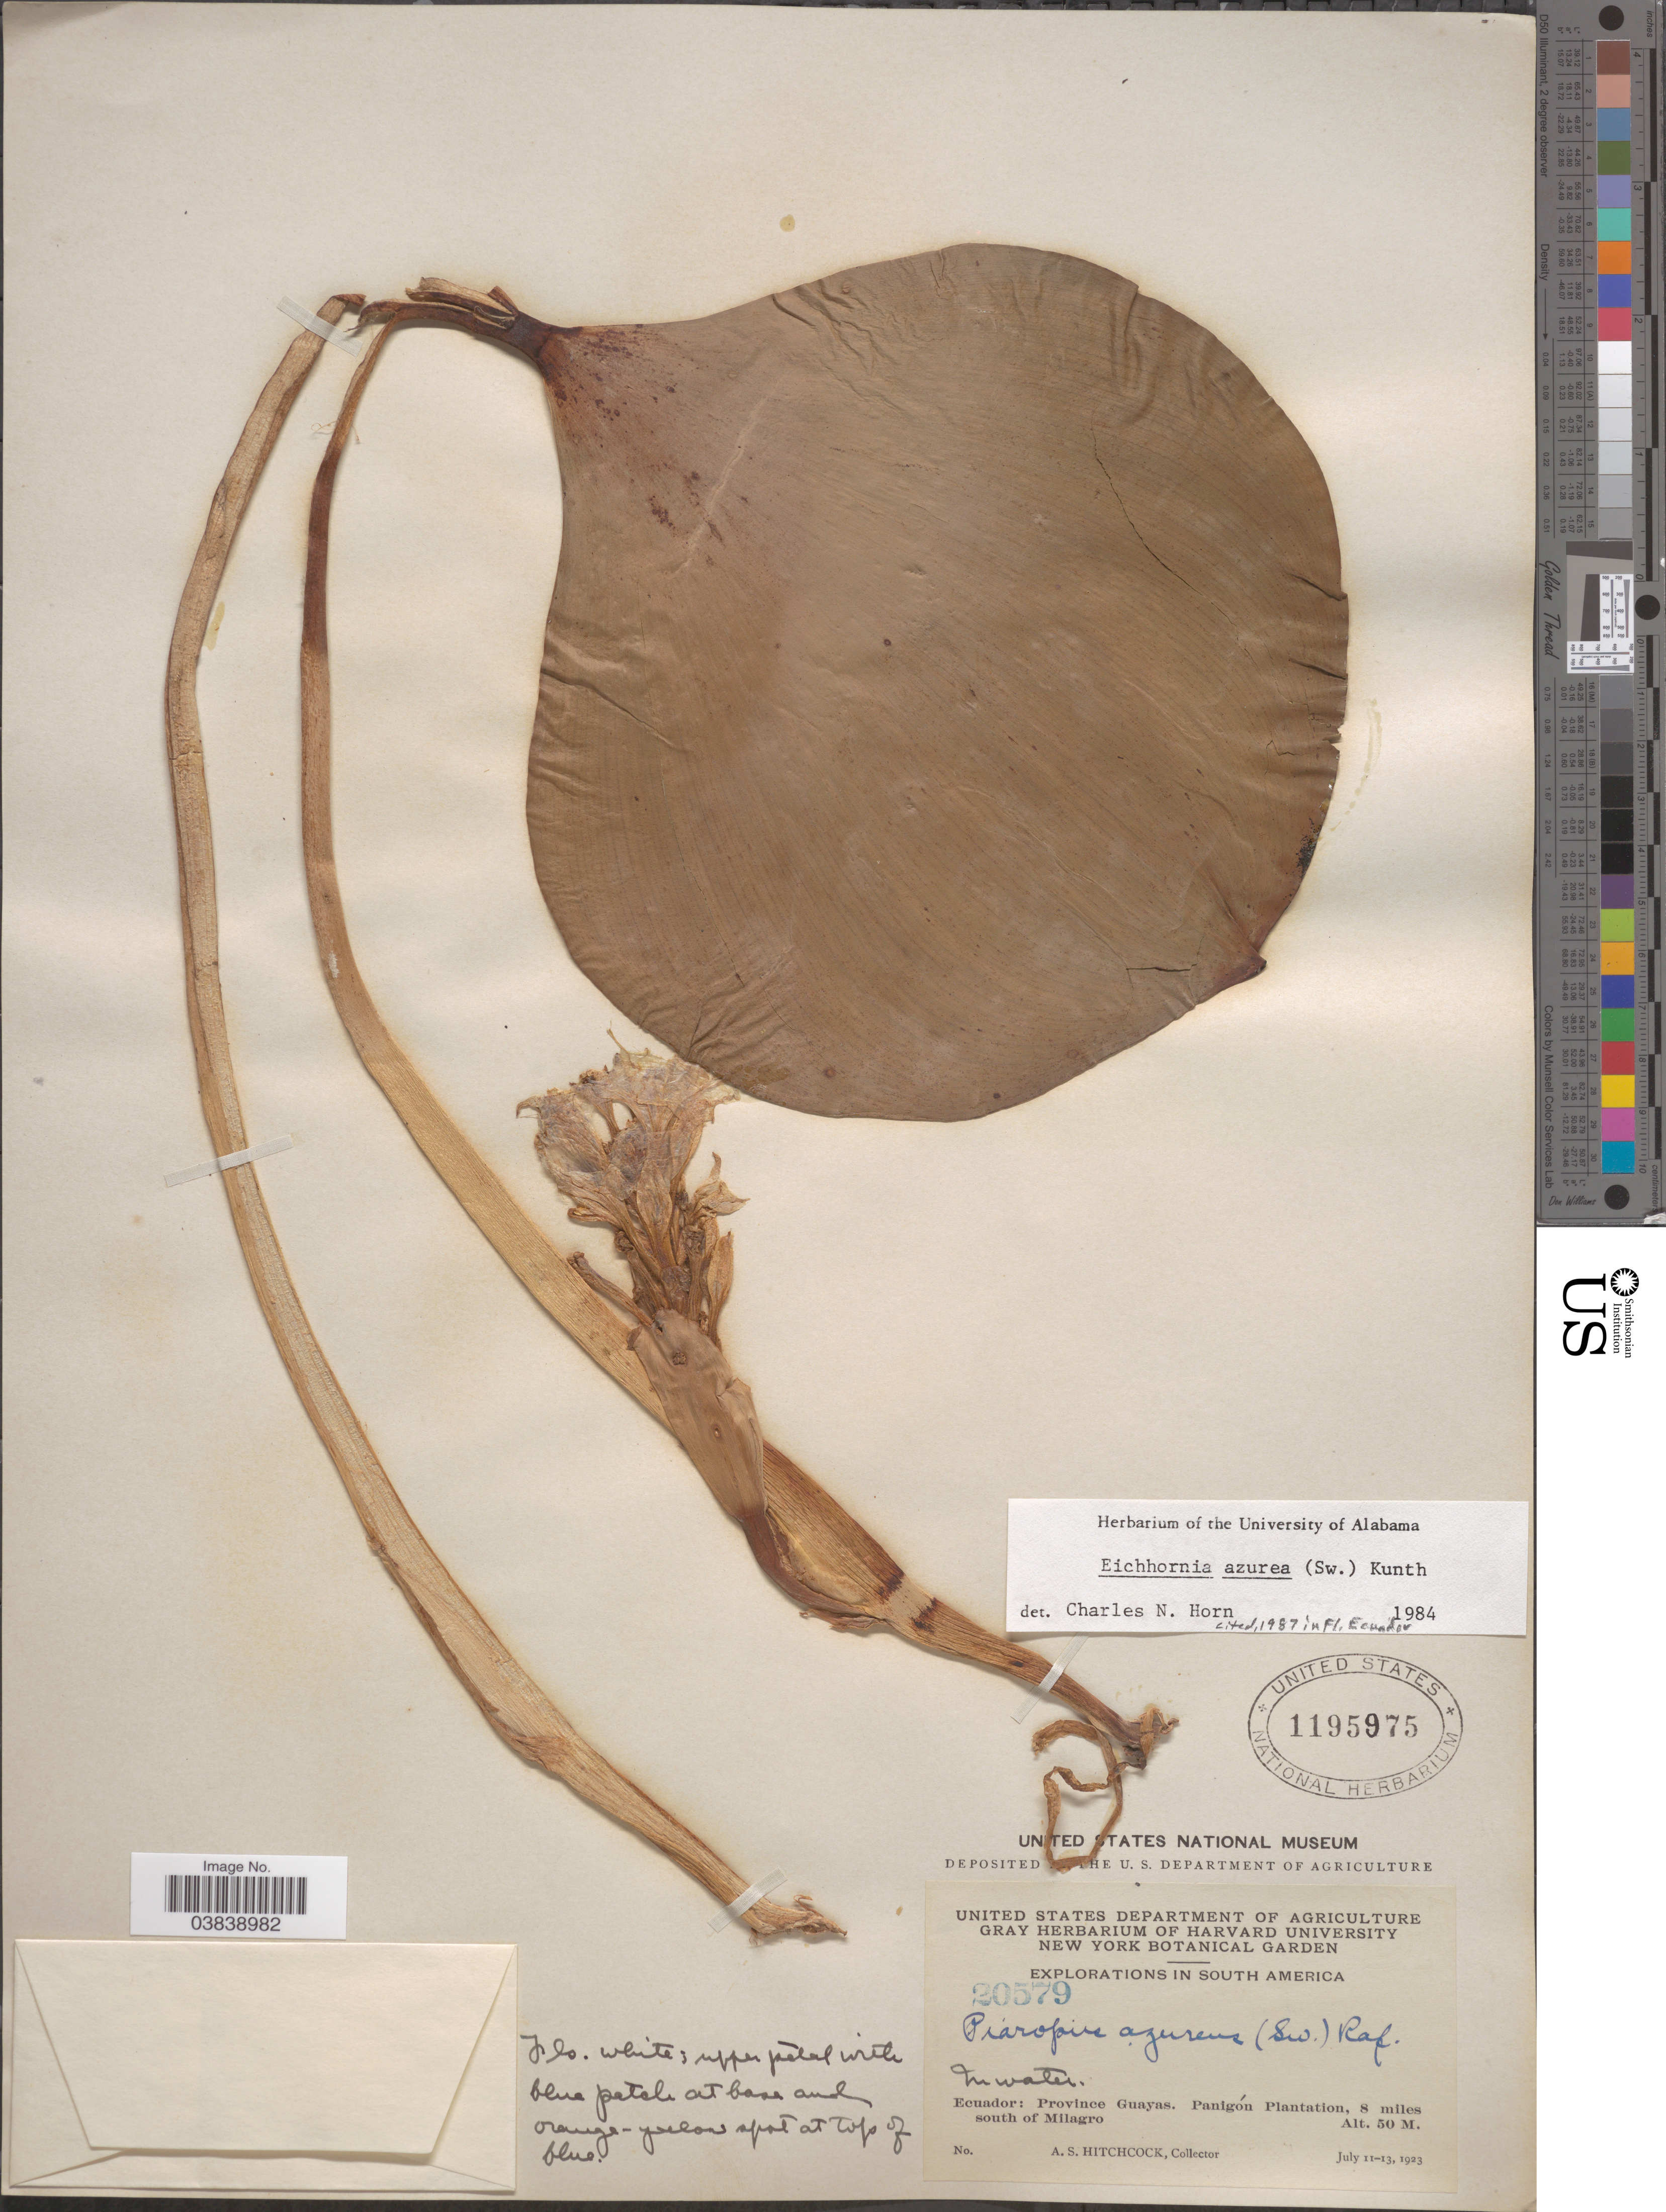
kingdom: Plantae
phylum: Tracheophyta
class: Liliopsida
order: Commelinales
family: Pontederiaceae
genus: Eichhornia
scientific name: Eichhornia azurea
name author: (Sw.) Kunth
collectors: A. S. Hitchcock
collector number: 20579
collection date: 1923-07-11/1923-07-13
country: Ecuador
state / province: Guayas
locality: Panigón Plantation, 8 miles south of Milagro.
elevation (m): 50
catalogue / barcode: US 1195975